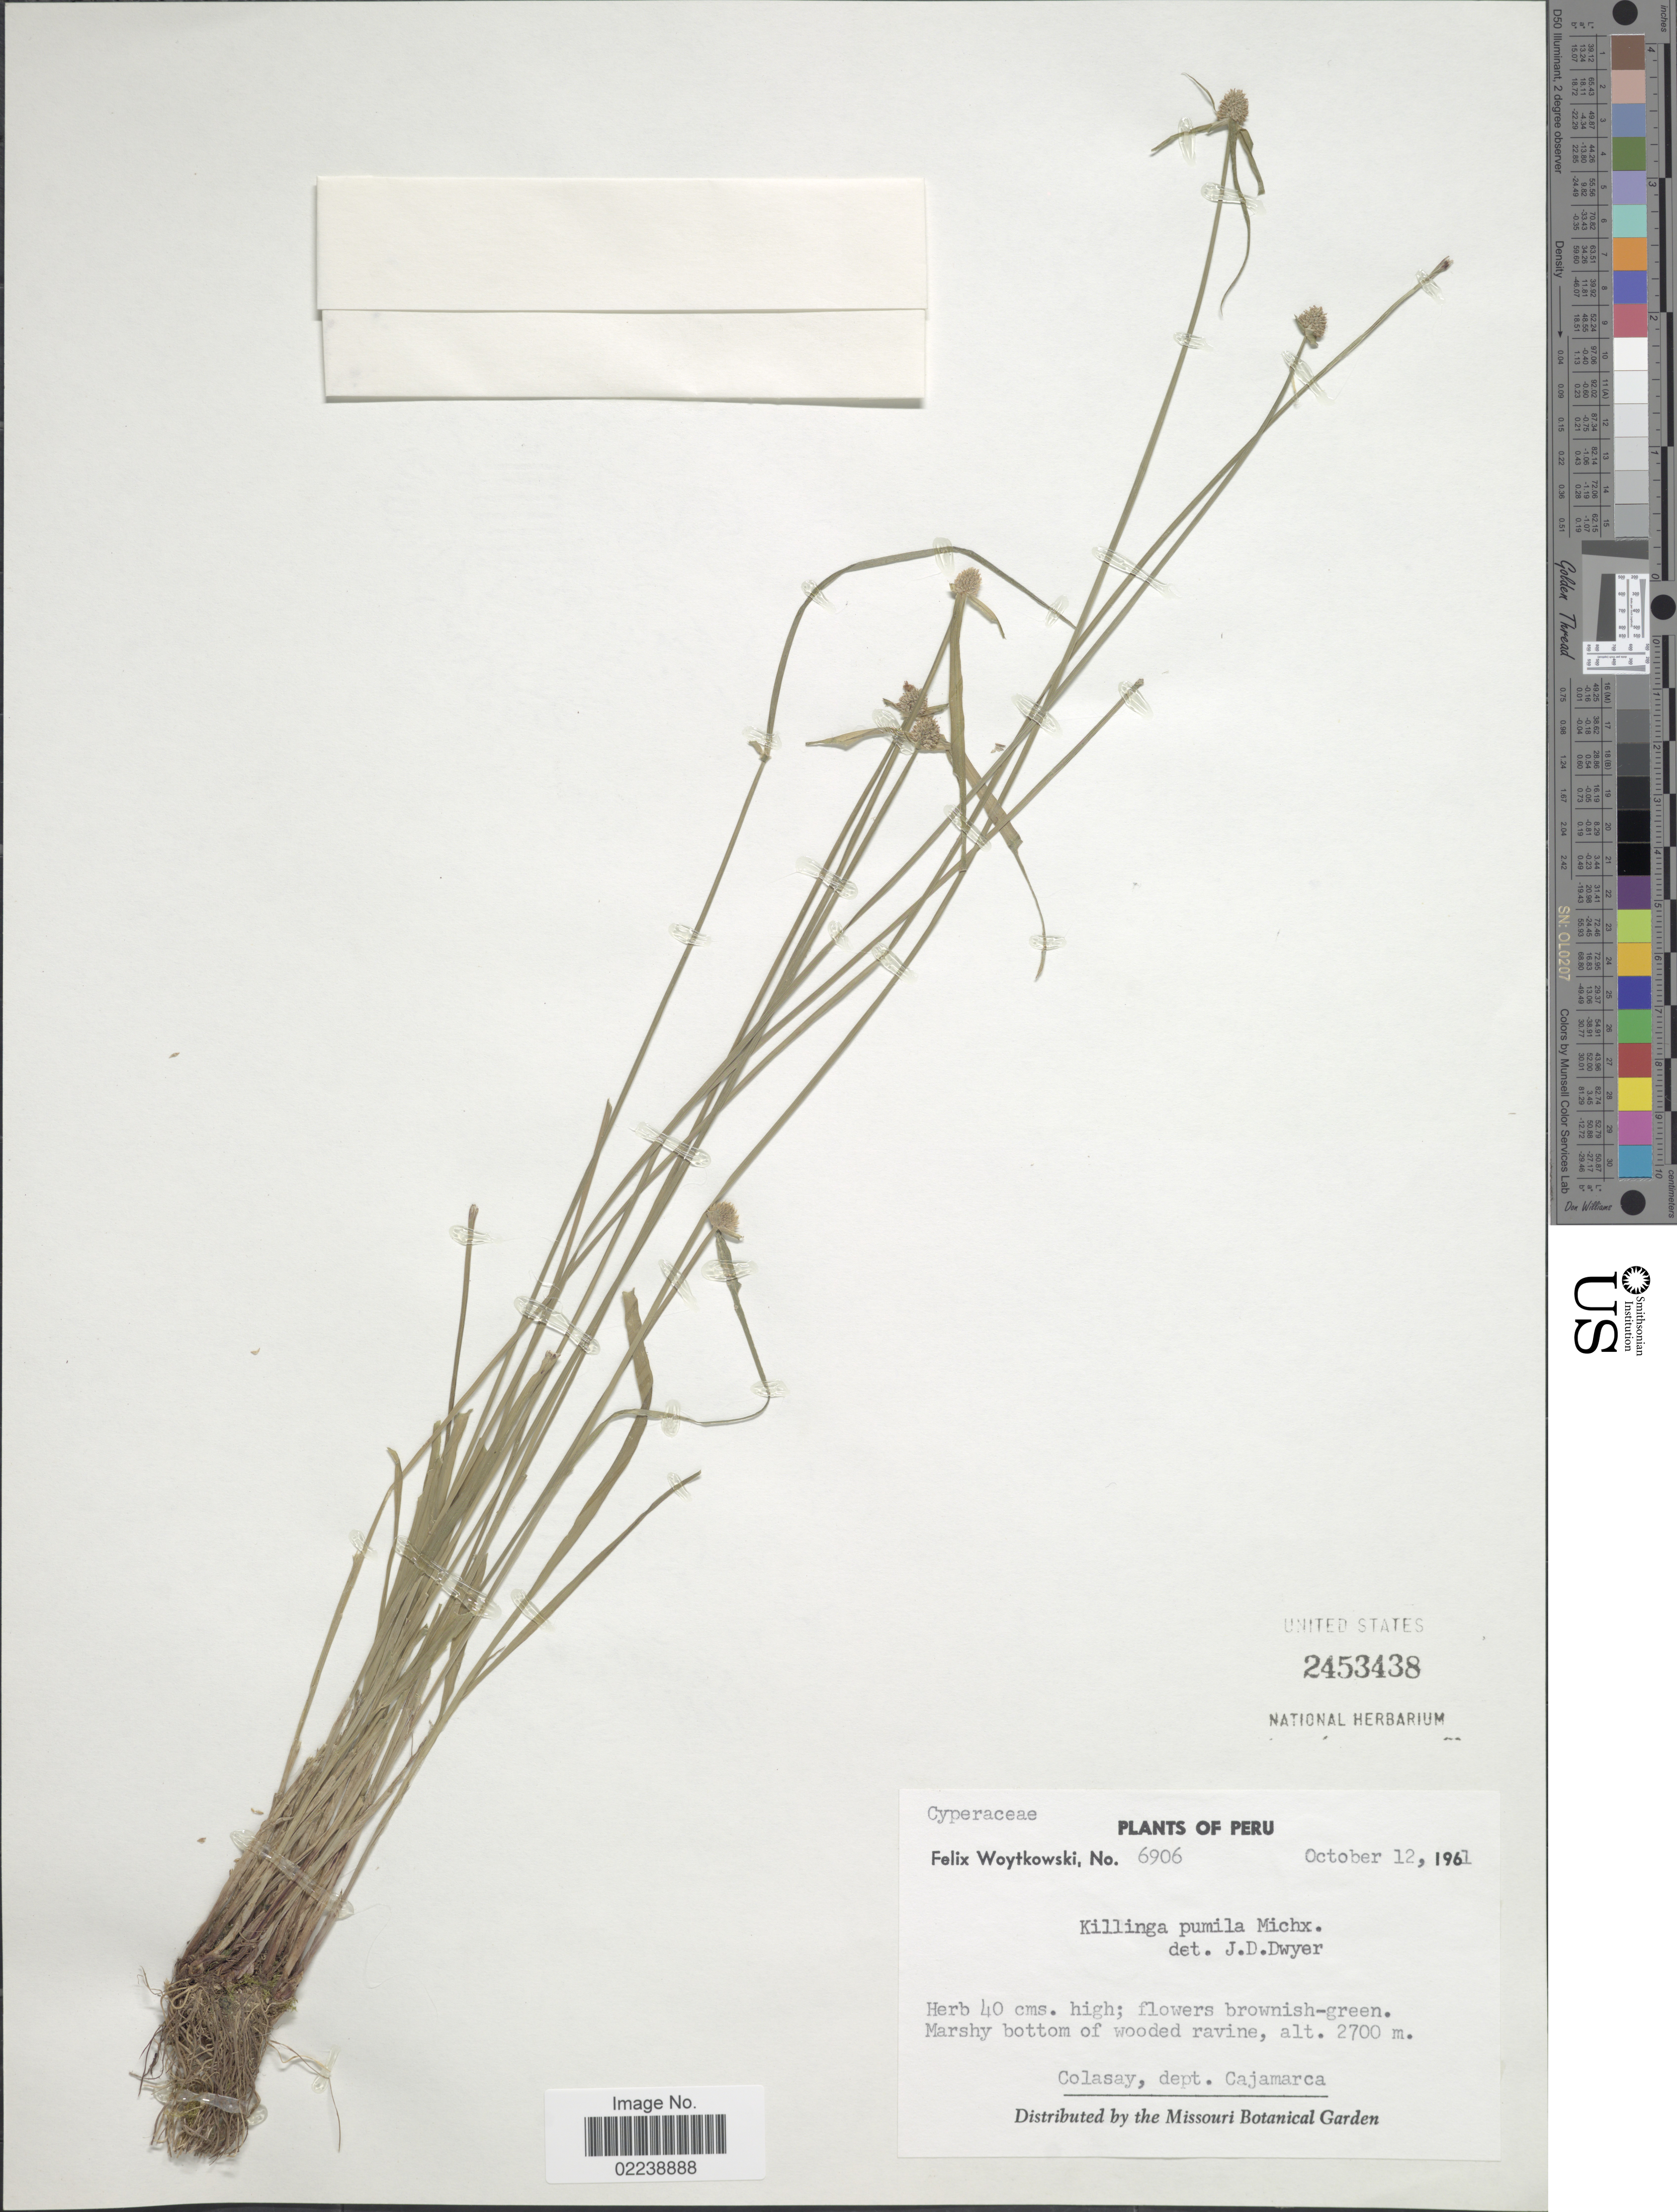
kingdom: Plantae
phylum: Tracheophyta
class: Liliopsida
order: Poales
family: Cyperaceae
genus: Cyperus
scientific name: Cyperus hortensis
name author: (Salzm. ex Steud.) Dorr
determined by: Strong, M. T., (US), Smithsonian Institution - National Museum of Natural History (UNITED STATES)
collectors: F. Woytkowski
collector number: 6906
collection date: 1961-10-12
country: Peru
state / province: Cajamarca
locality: Colasay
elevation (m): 2700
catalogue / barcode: US 2453438